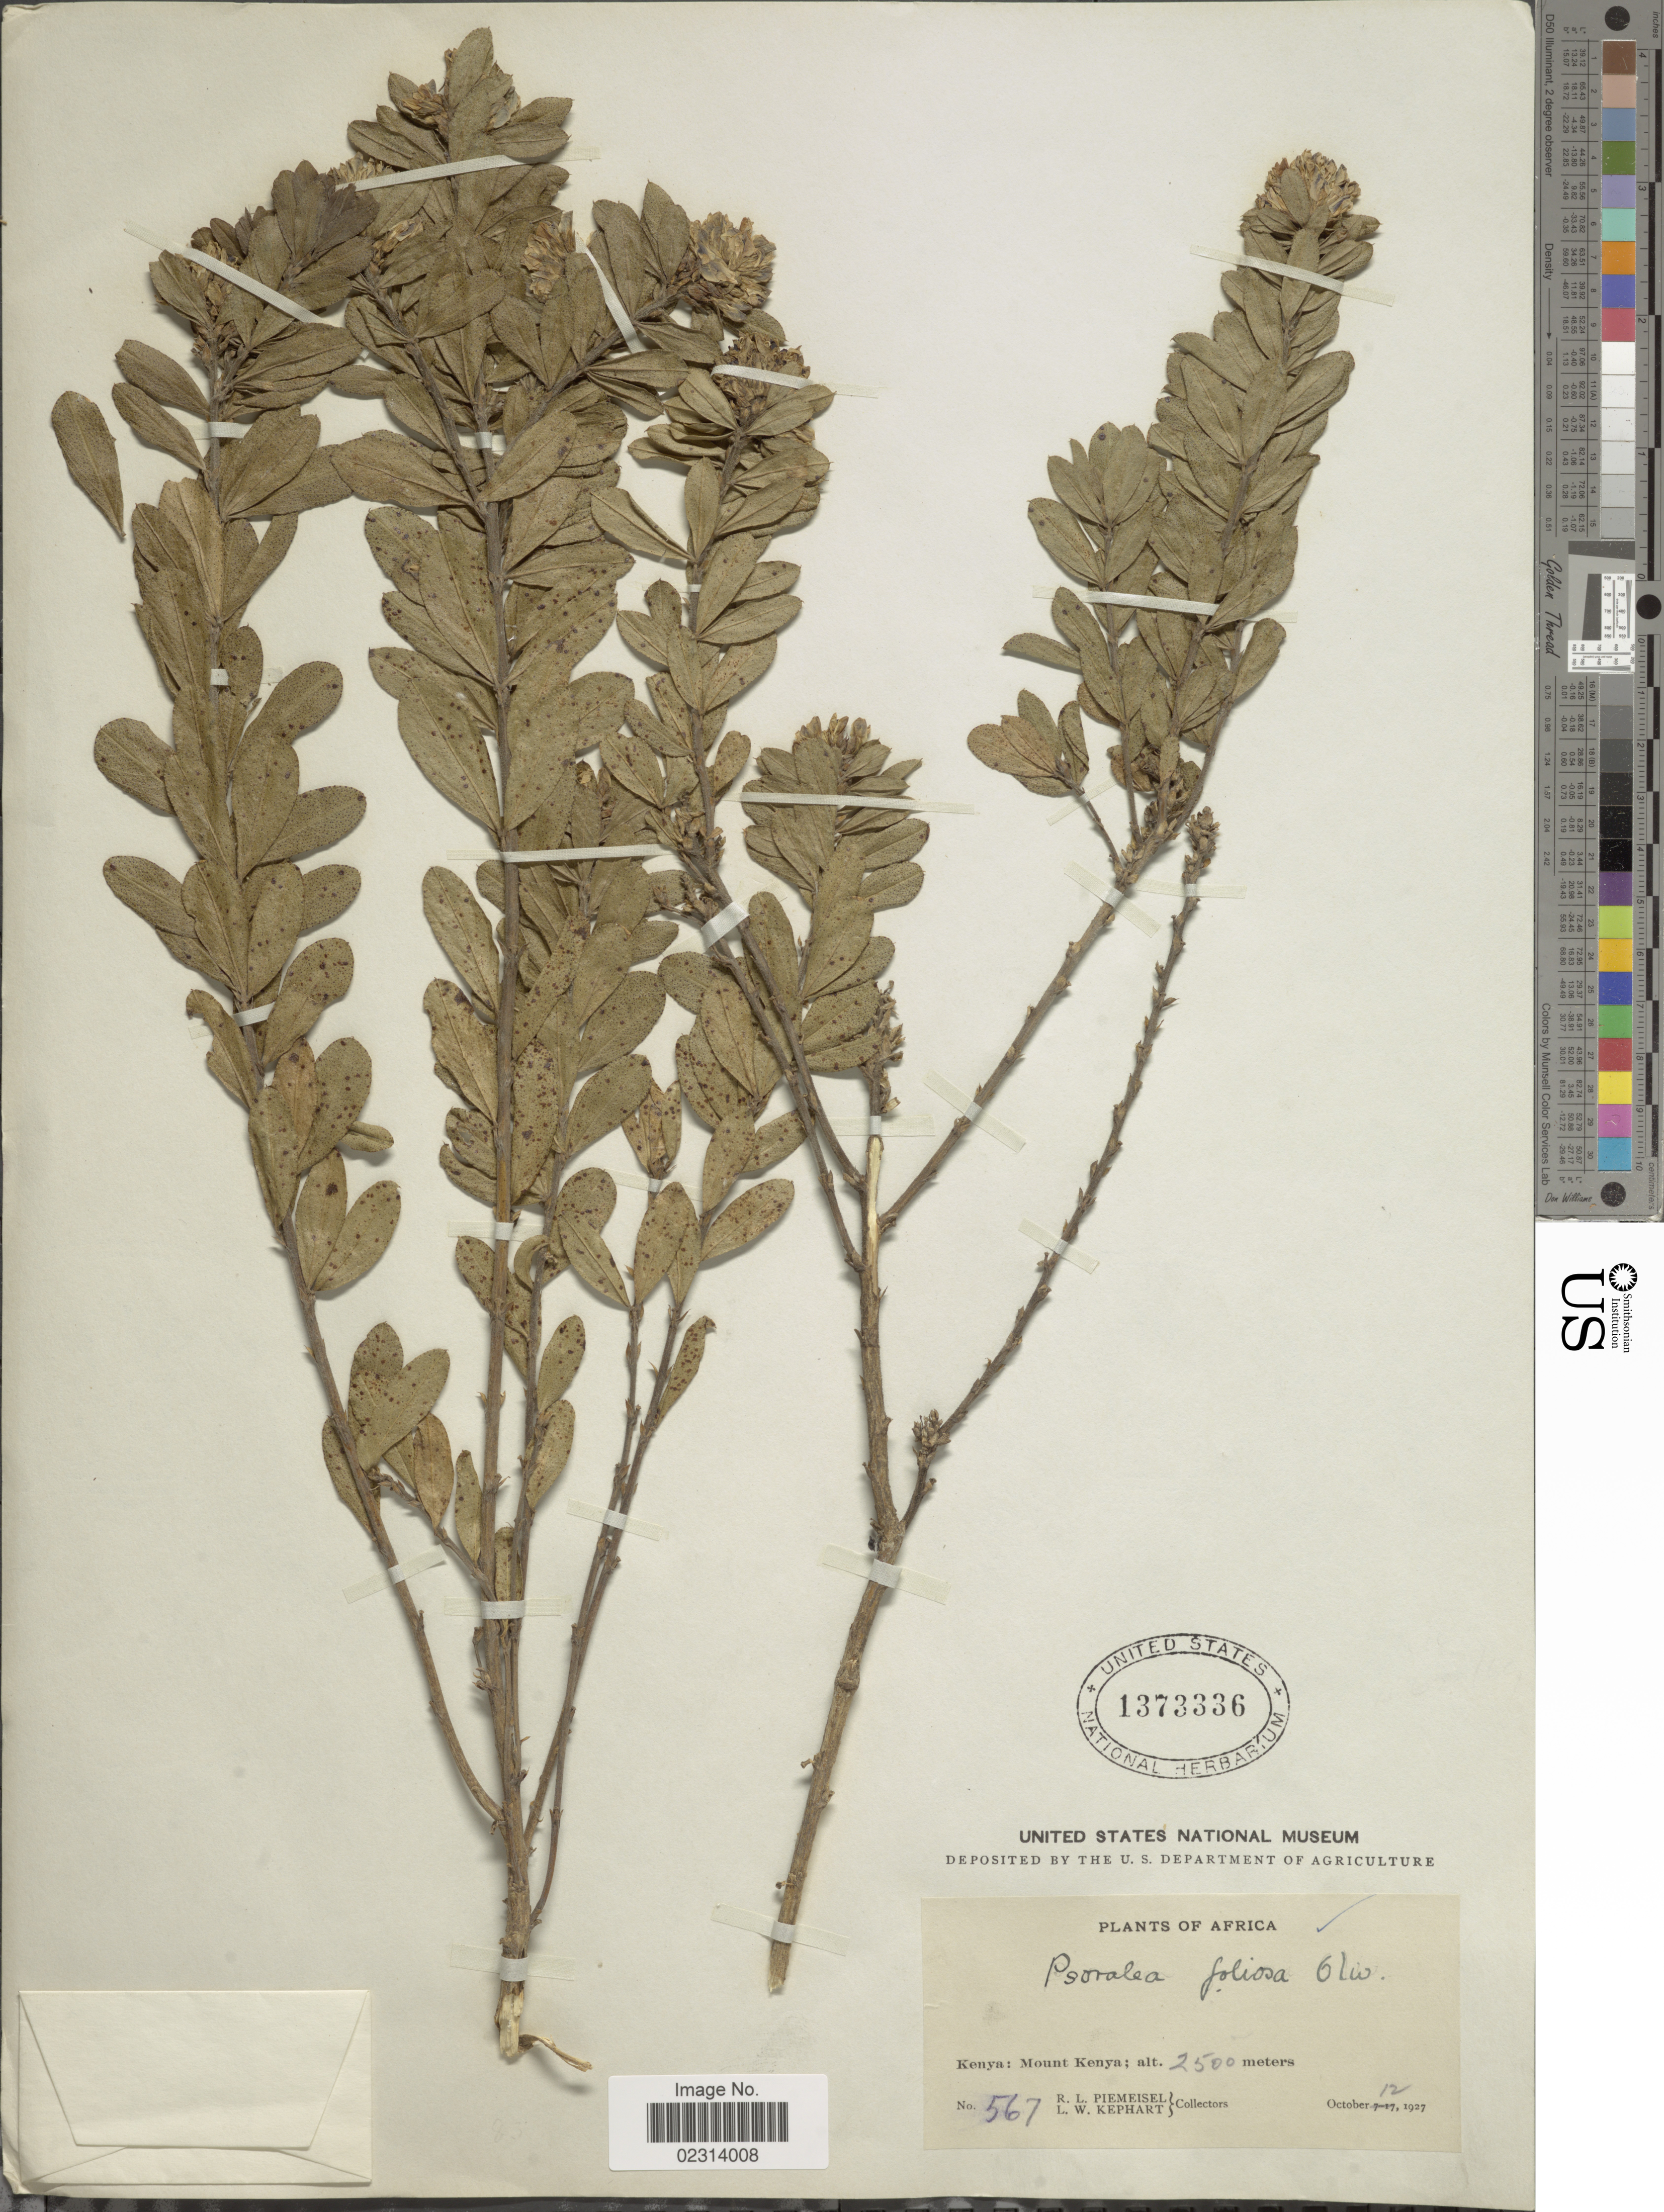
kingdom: Plantae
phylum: Tracheophyta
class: Magnoliopsida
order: Fabales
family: Fabaceae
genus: Otholobium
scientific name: Otholobium foliosum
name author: (Oliv.) C.H. Stirt.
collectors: R. L. Piemeisel & L. W. Kephart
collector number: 567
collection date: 1927-10-12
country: Kenya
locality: Kenya, Mount Kenya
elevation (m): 2500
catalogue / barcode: US 1373336